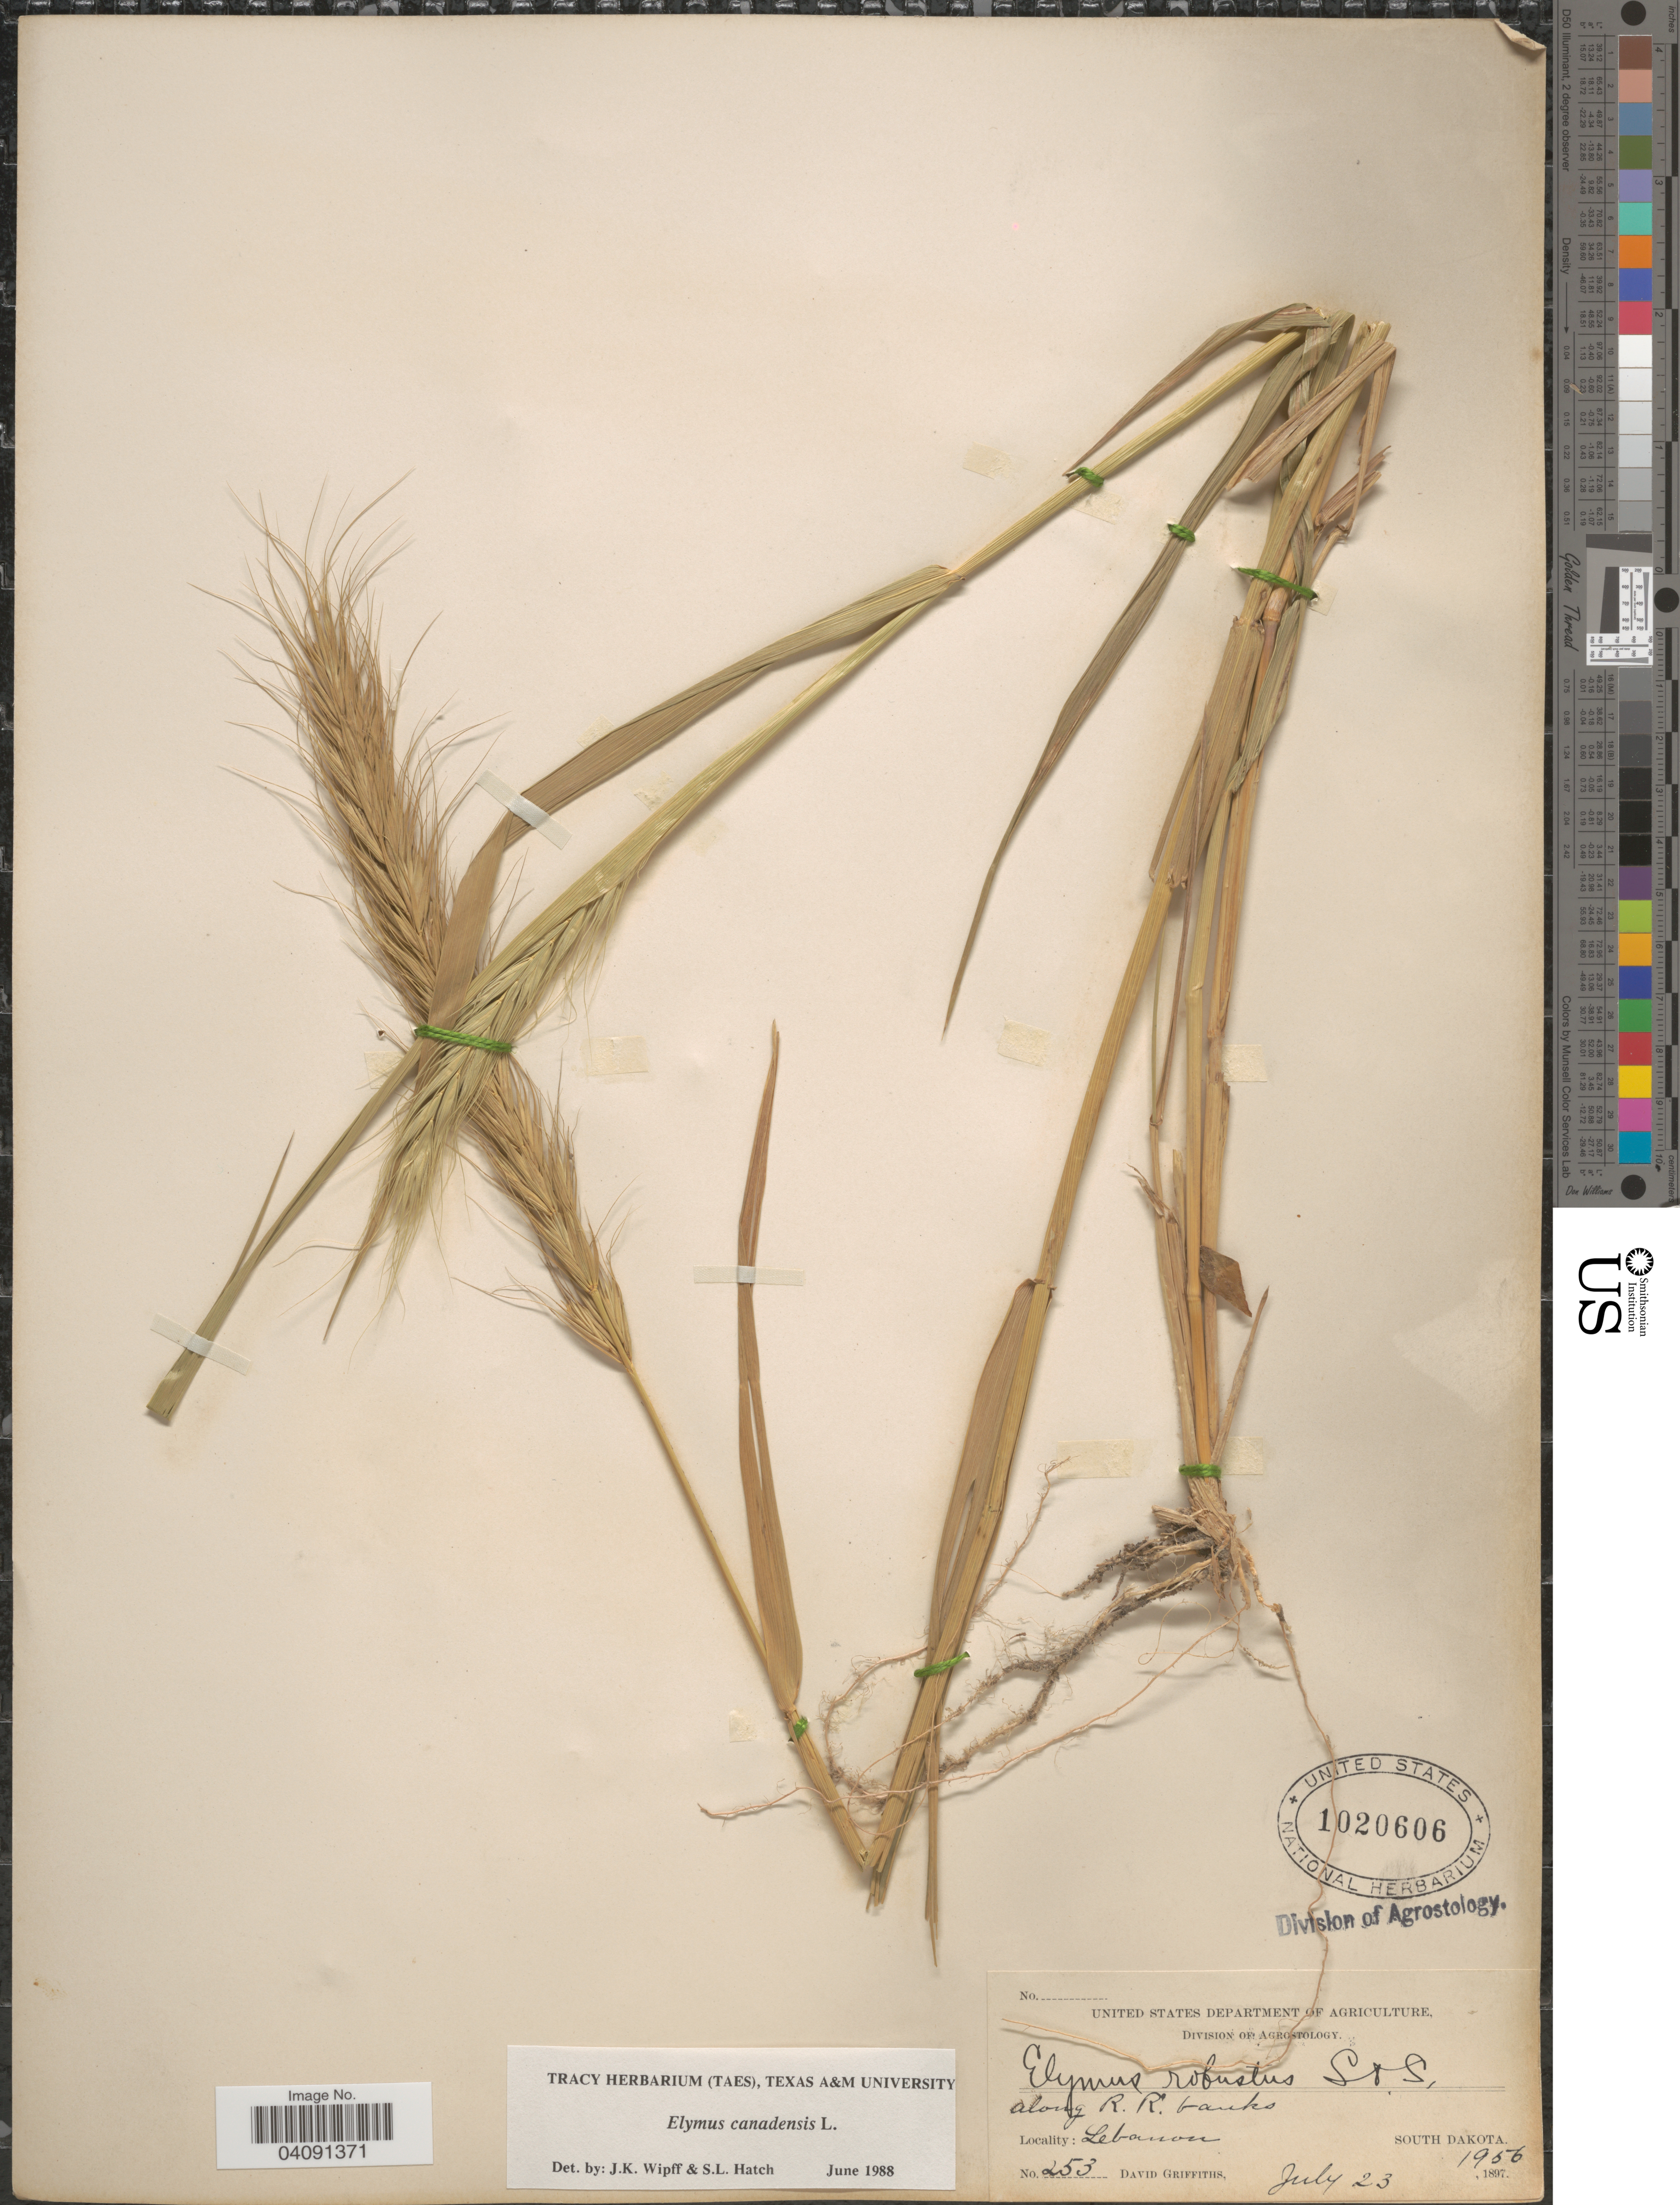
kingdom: Plantae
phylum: Tracheophyta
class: Liliopsida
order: Poales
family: Poaceae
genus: Elymus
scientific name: Elymus canadensis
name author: L.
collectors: D. Griffiths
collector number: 253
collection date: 1956-07-23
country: United States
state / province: South Dakota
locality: Along R.R. banks. Lebanon.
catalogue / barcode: US 1020606